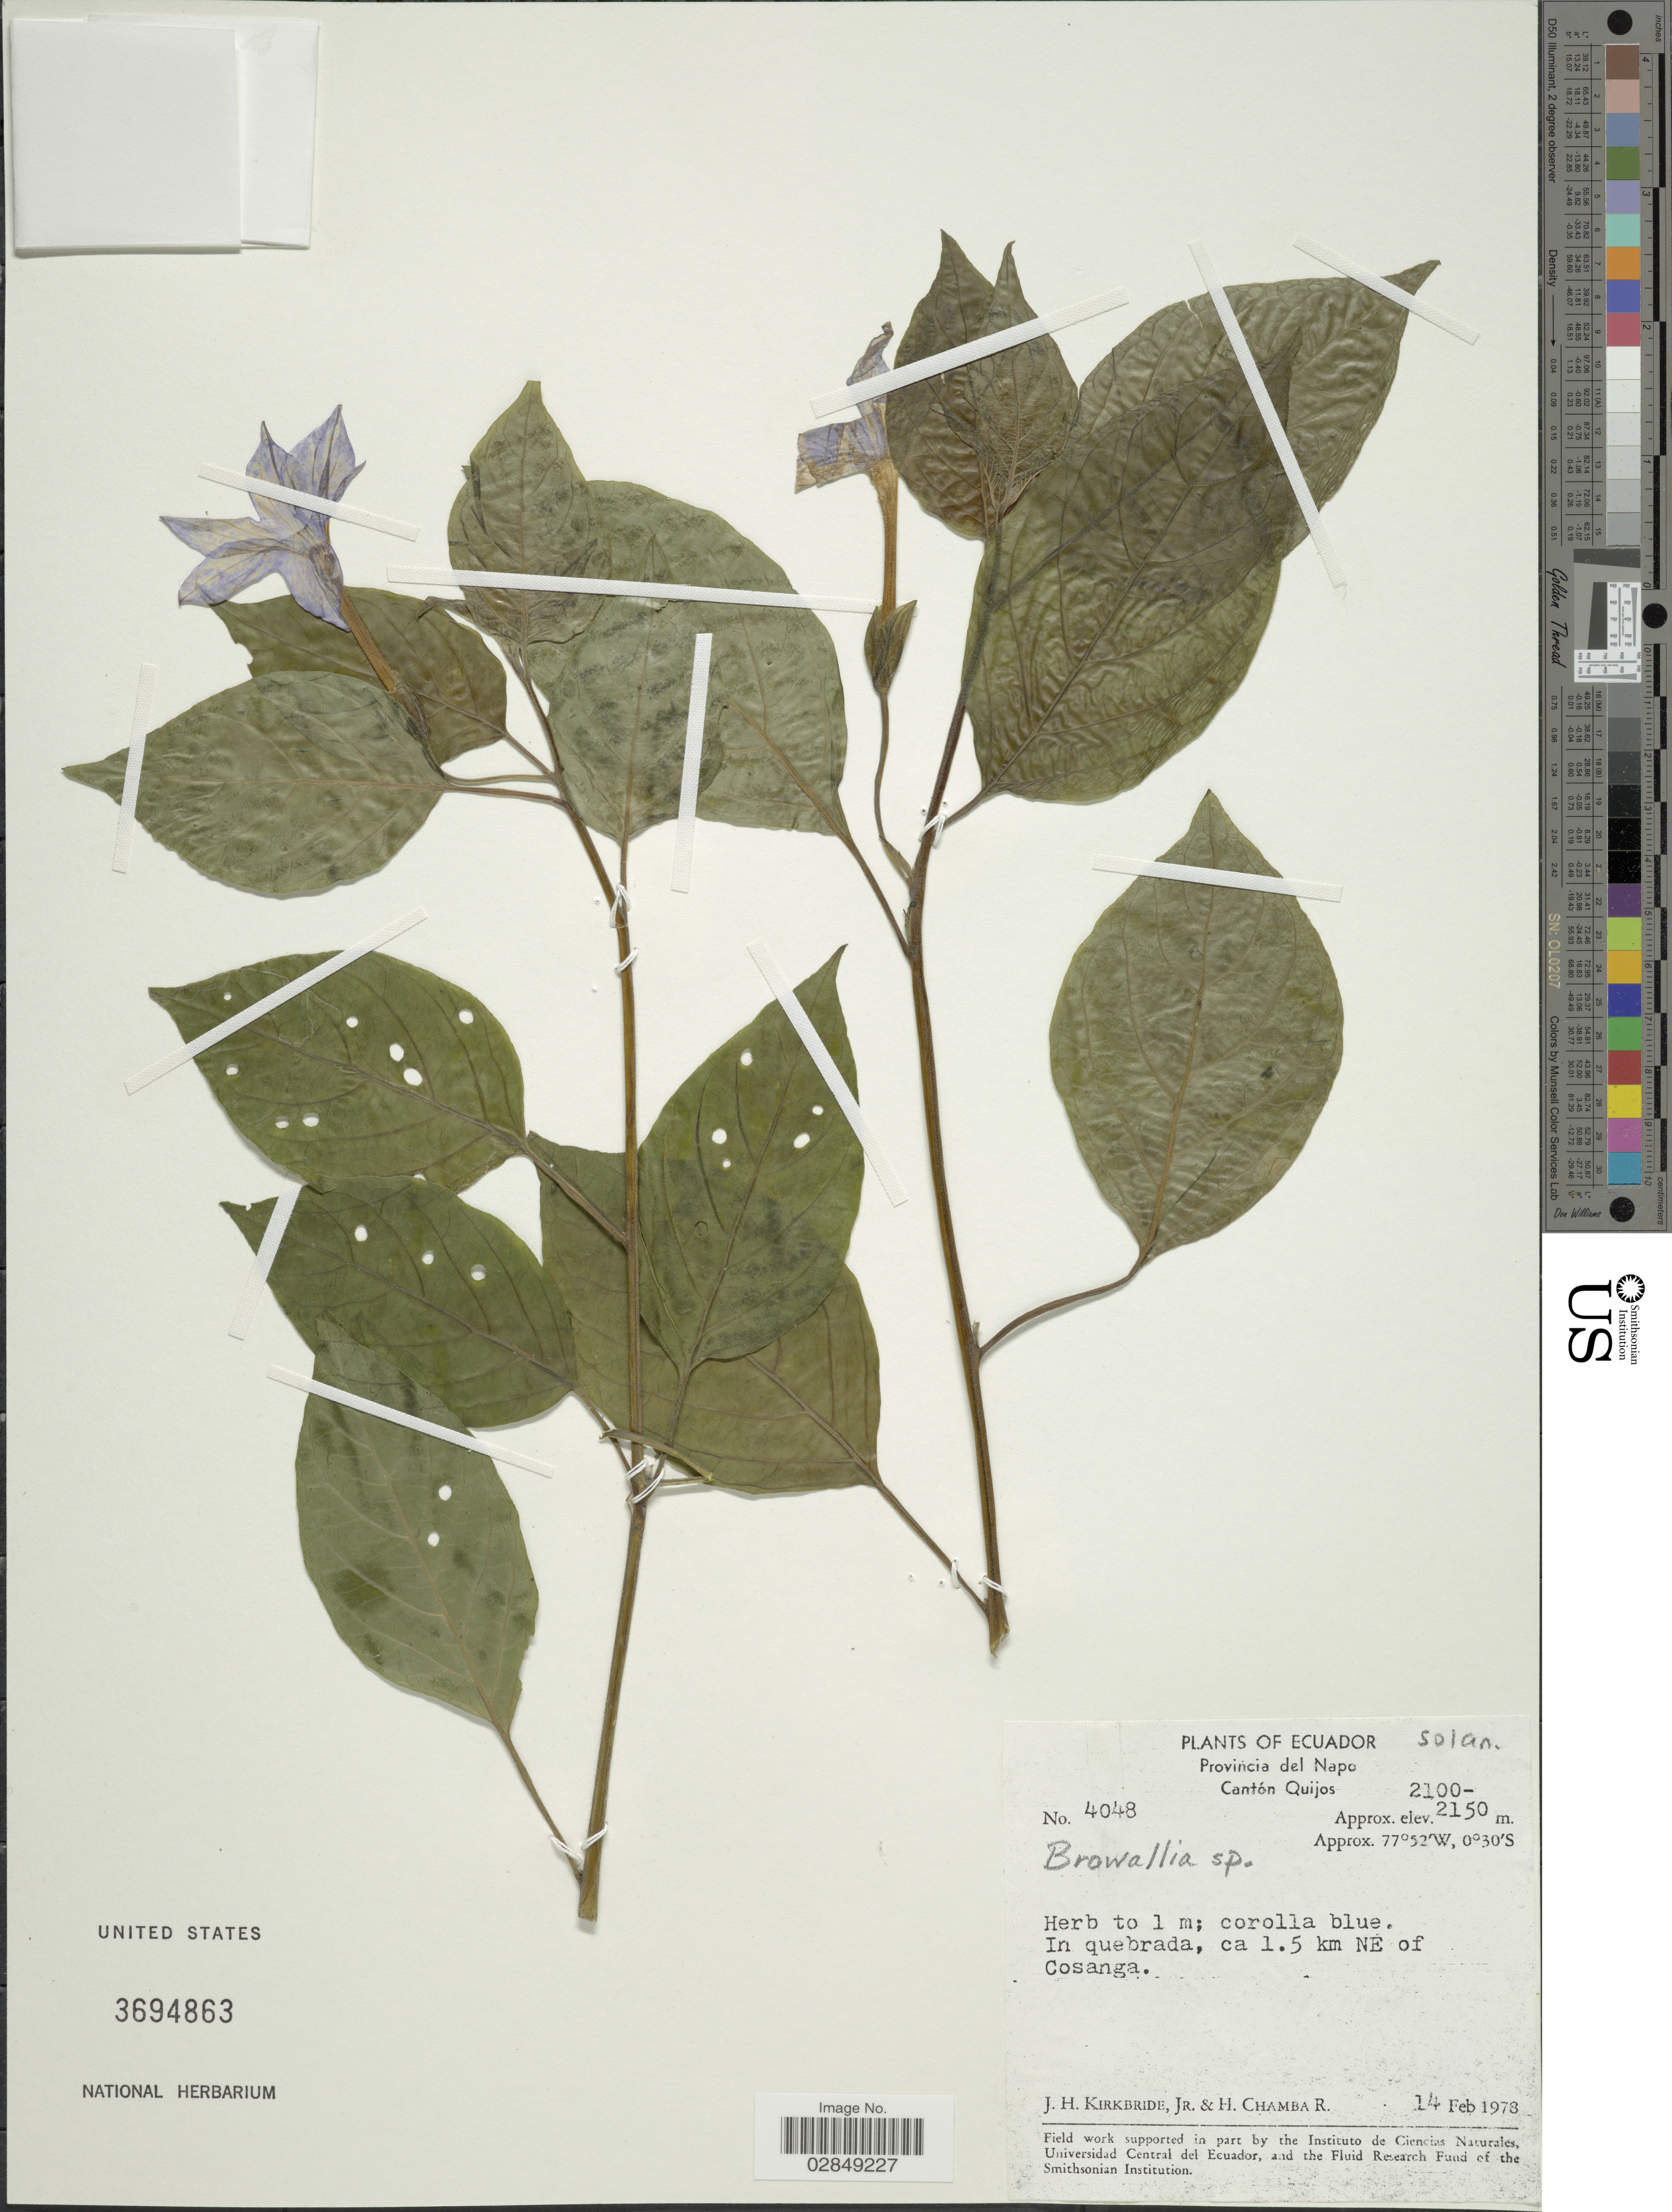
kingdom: Plantae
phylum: Tracheophyta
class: Magnoliopsida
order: Solanales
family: Solanaceae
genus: Browallia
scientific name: Browallia sp.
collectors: J. H. Kirkbride & H. Chamba R.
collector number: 4048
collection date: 1978-02-14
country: Ecuador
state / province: Napo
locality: Provincia del Napo. Cantón Quijos. In quebrada, ca. 1.5 km NE of Cosanga.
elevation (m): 2100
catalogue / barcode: US 3694863